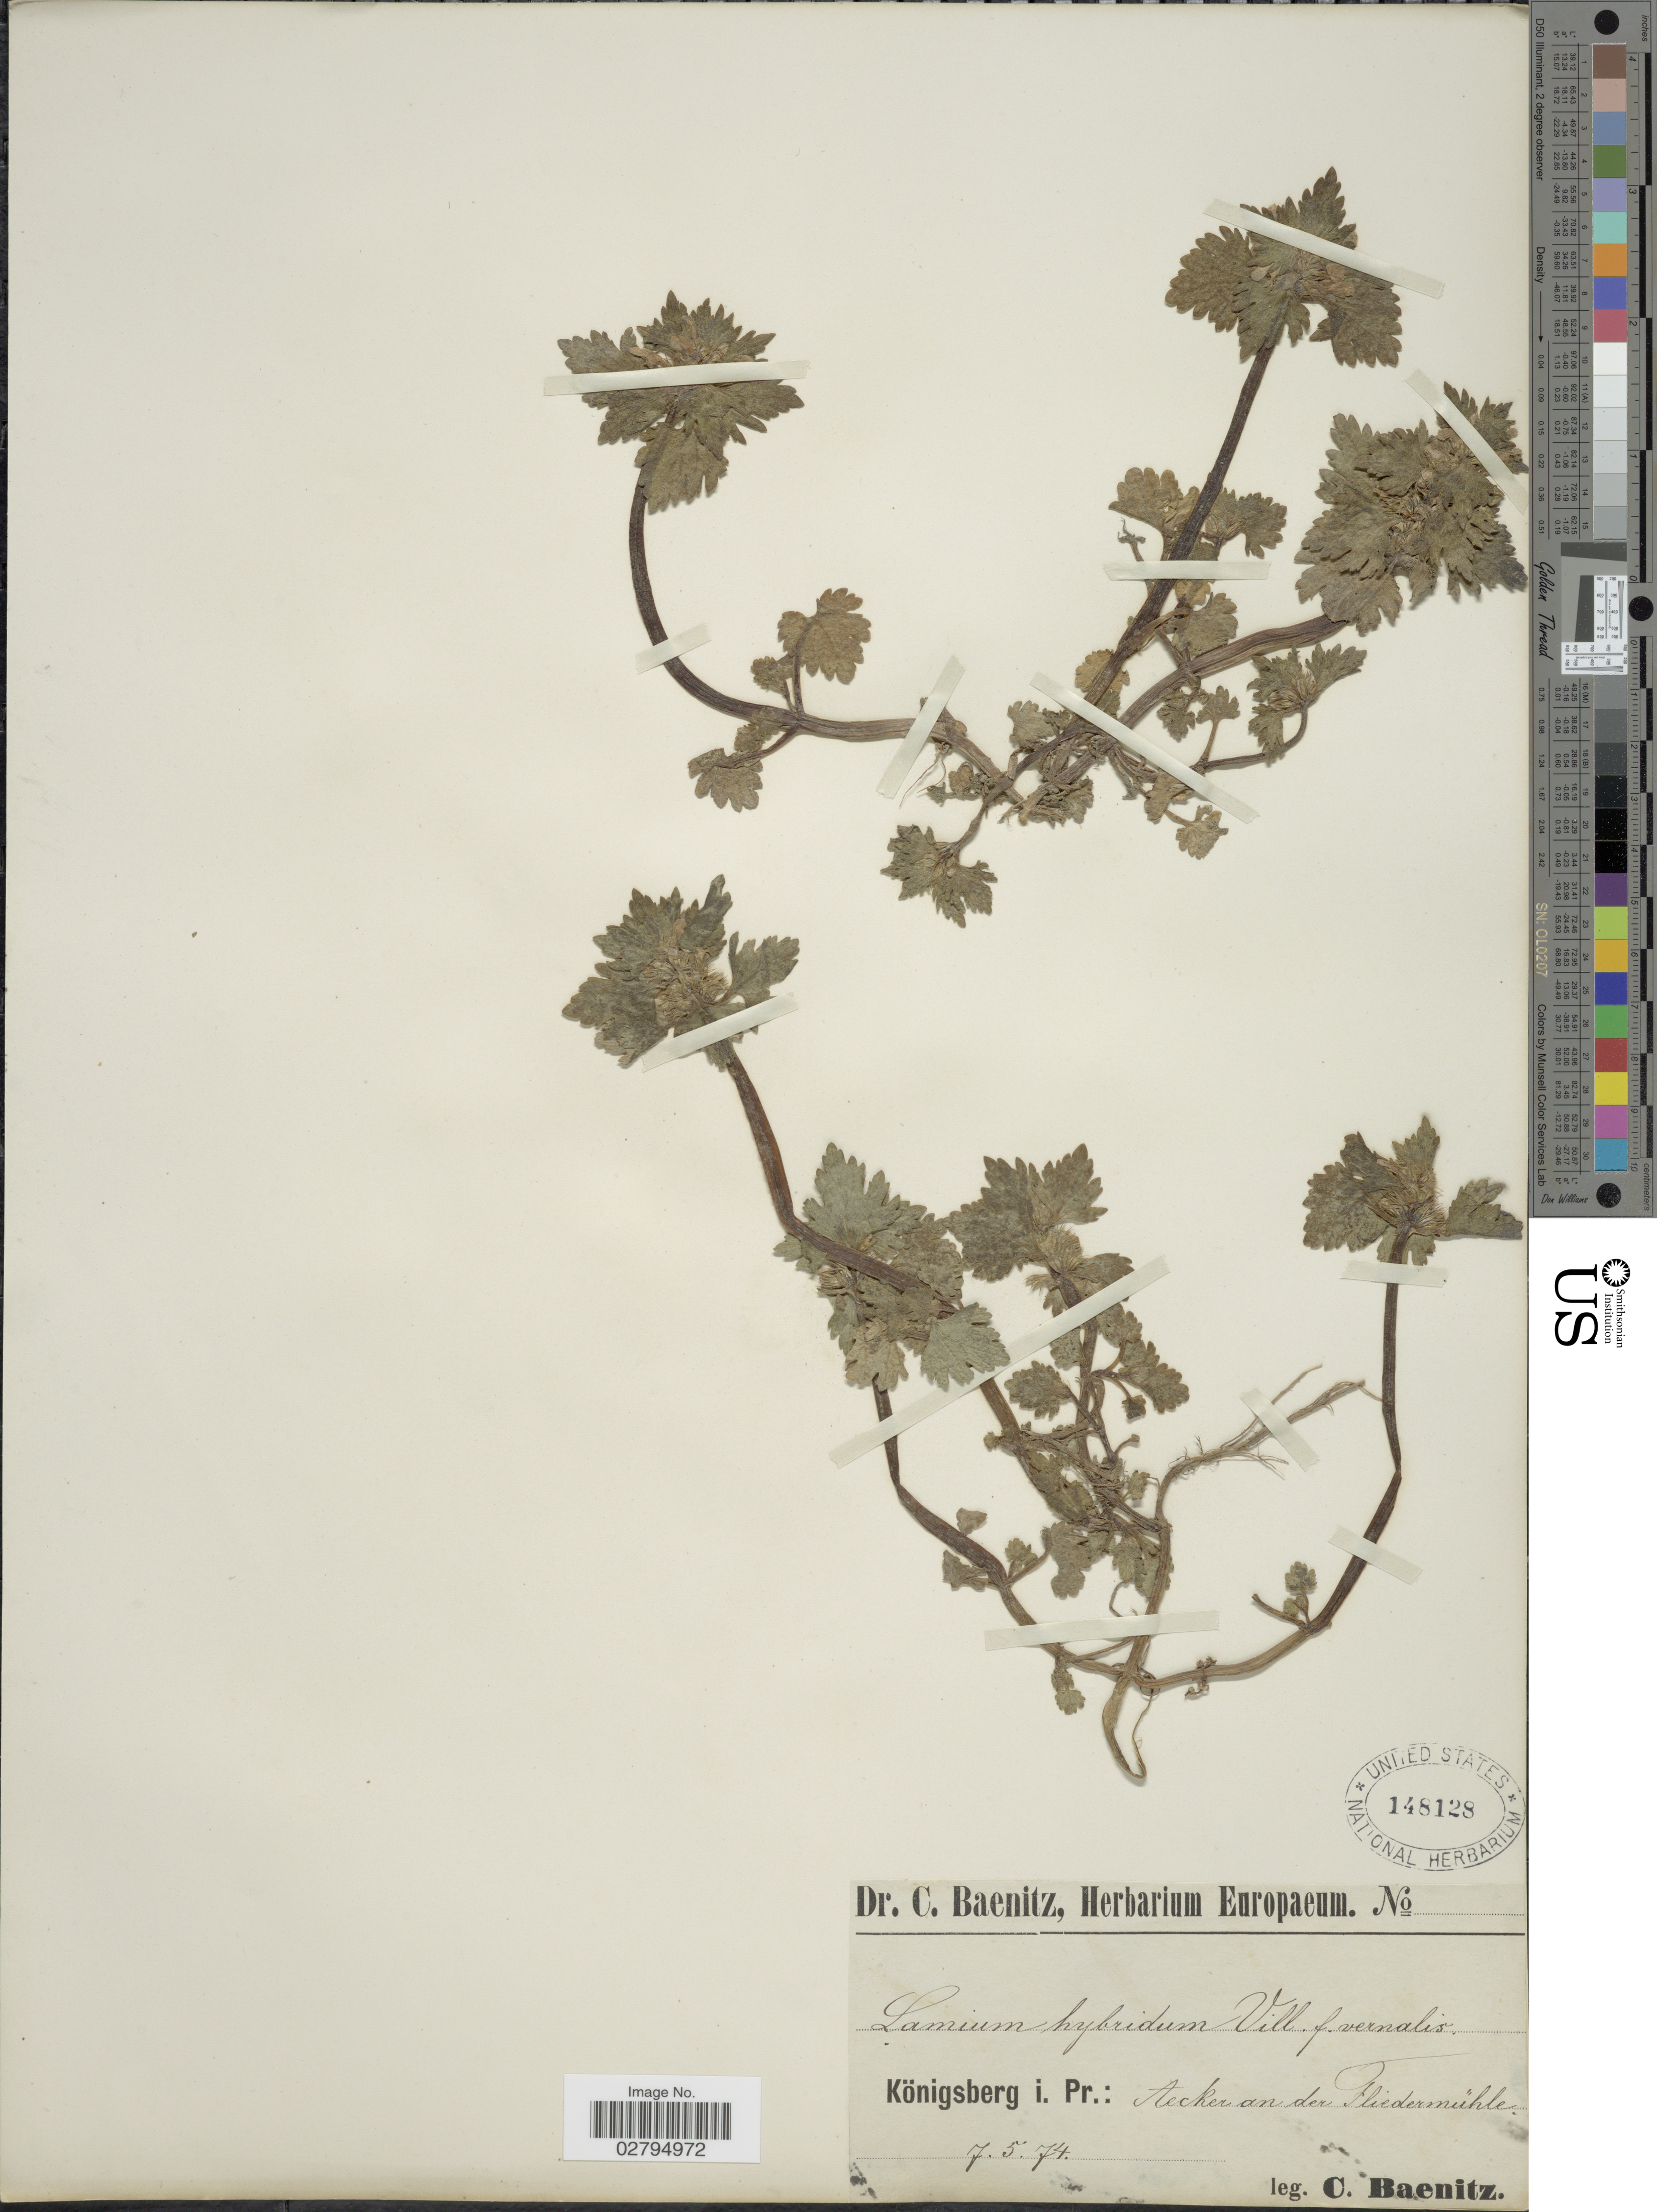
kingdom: Plantae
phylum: Tracheophyta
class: Magnoliopsida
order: Lamiales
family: Lamiaceae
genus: Lamium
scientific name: Lamium hybridum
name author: Vill.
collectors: C. G. Baenitz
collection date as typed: Transcribed d/m/y: 7/5/74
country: Russian Federation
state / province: Kaliningrad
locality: Königsberg i. Pr.: Aecker an der Fliedermühle.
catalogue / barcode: US 148128